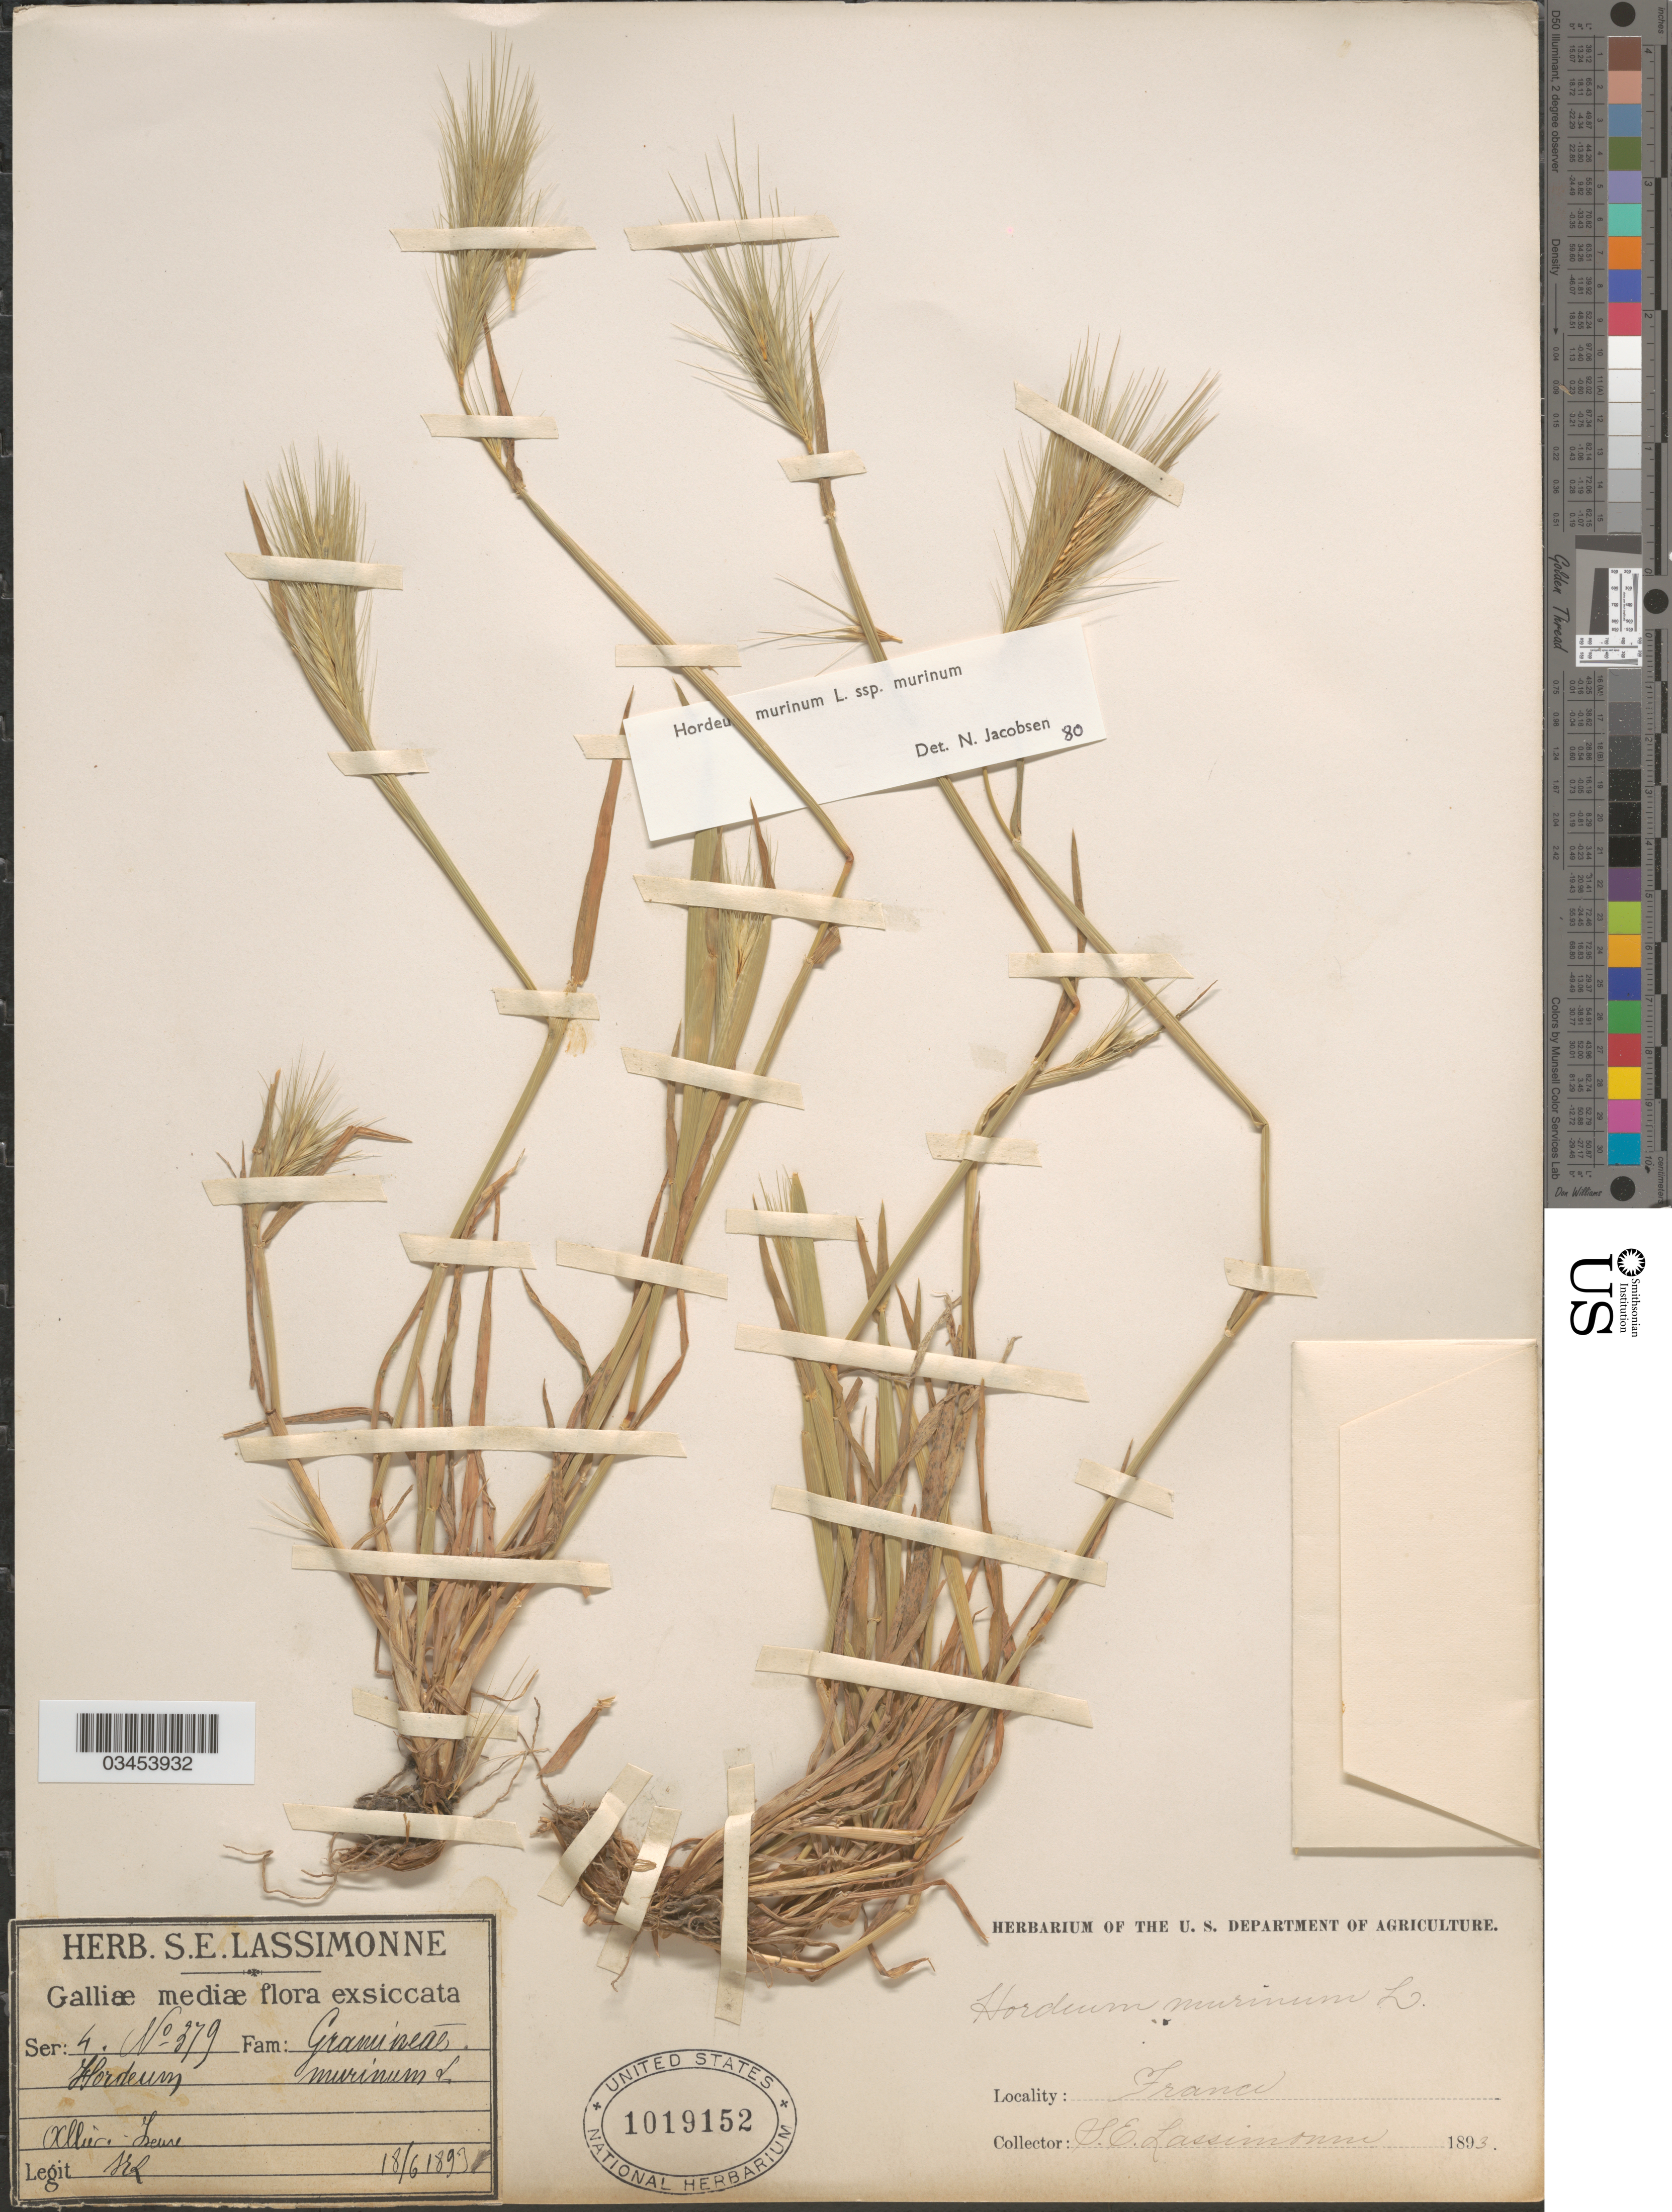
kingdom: Plantae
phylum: Tracheophyta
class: Liliopsida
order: Poales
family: Poaceae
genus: Hordeum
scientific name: Hordeum murinum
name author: L.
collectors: S. Lassimonne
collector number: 379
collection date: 1893-06-18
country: France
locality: Galliæ mediæ. Allier. Yzeure.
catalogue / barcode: US 1019152